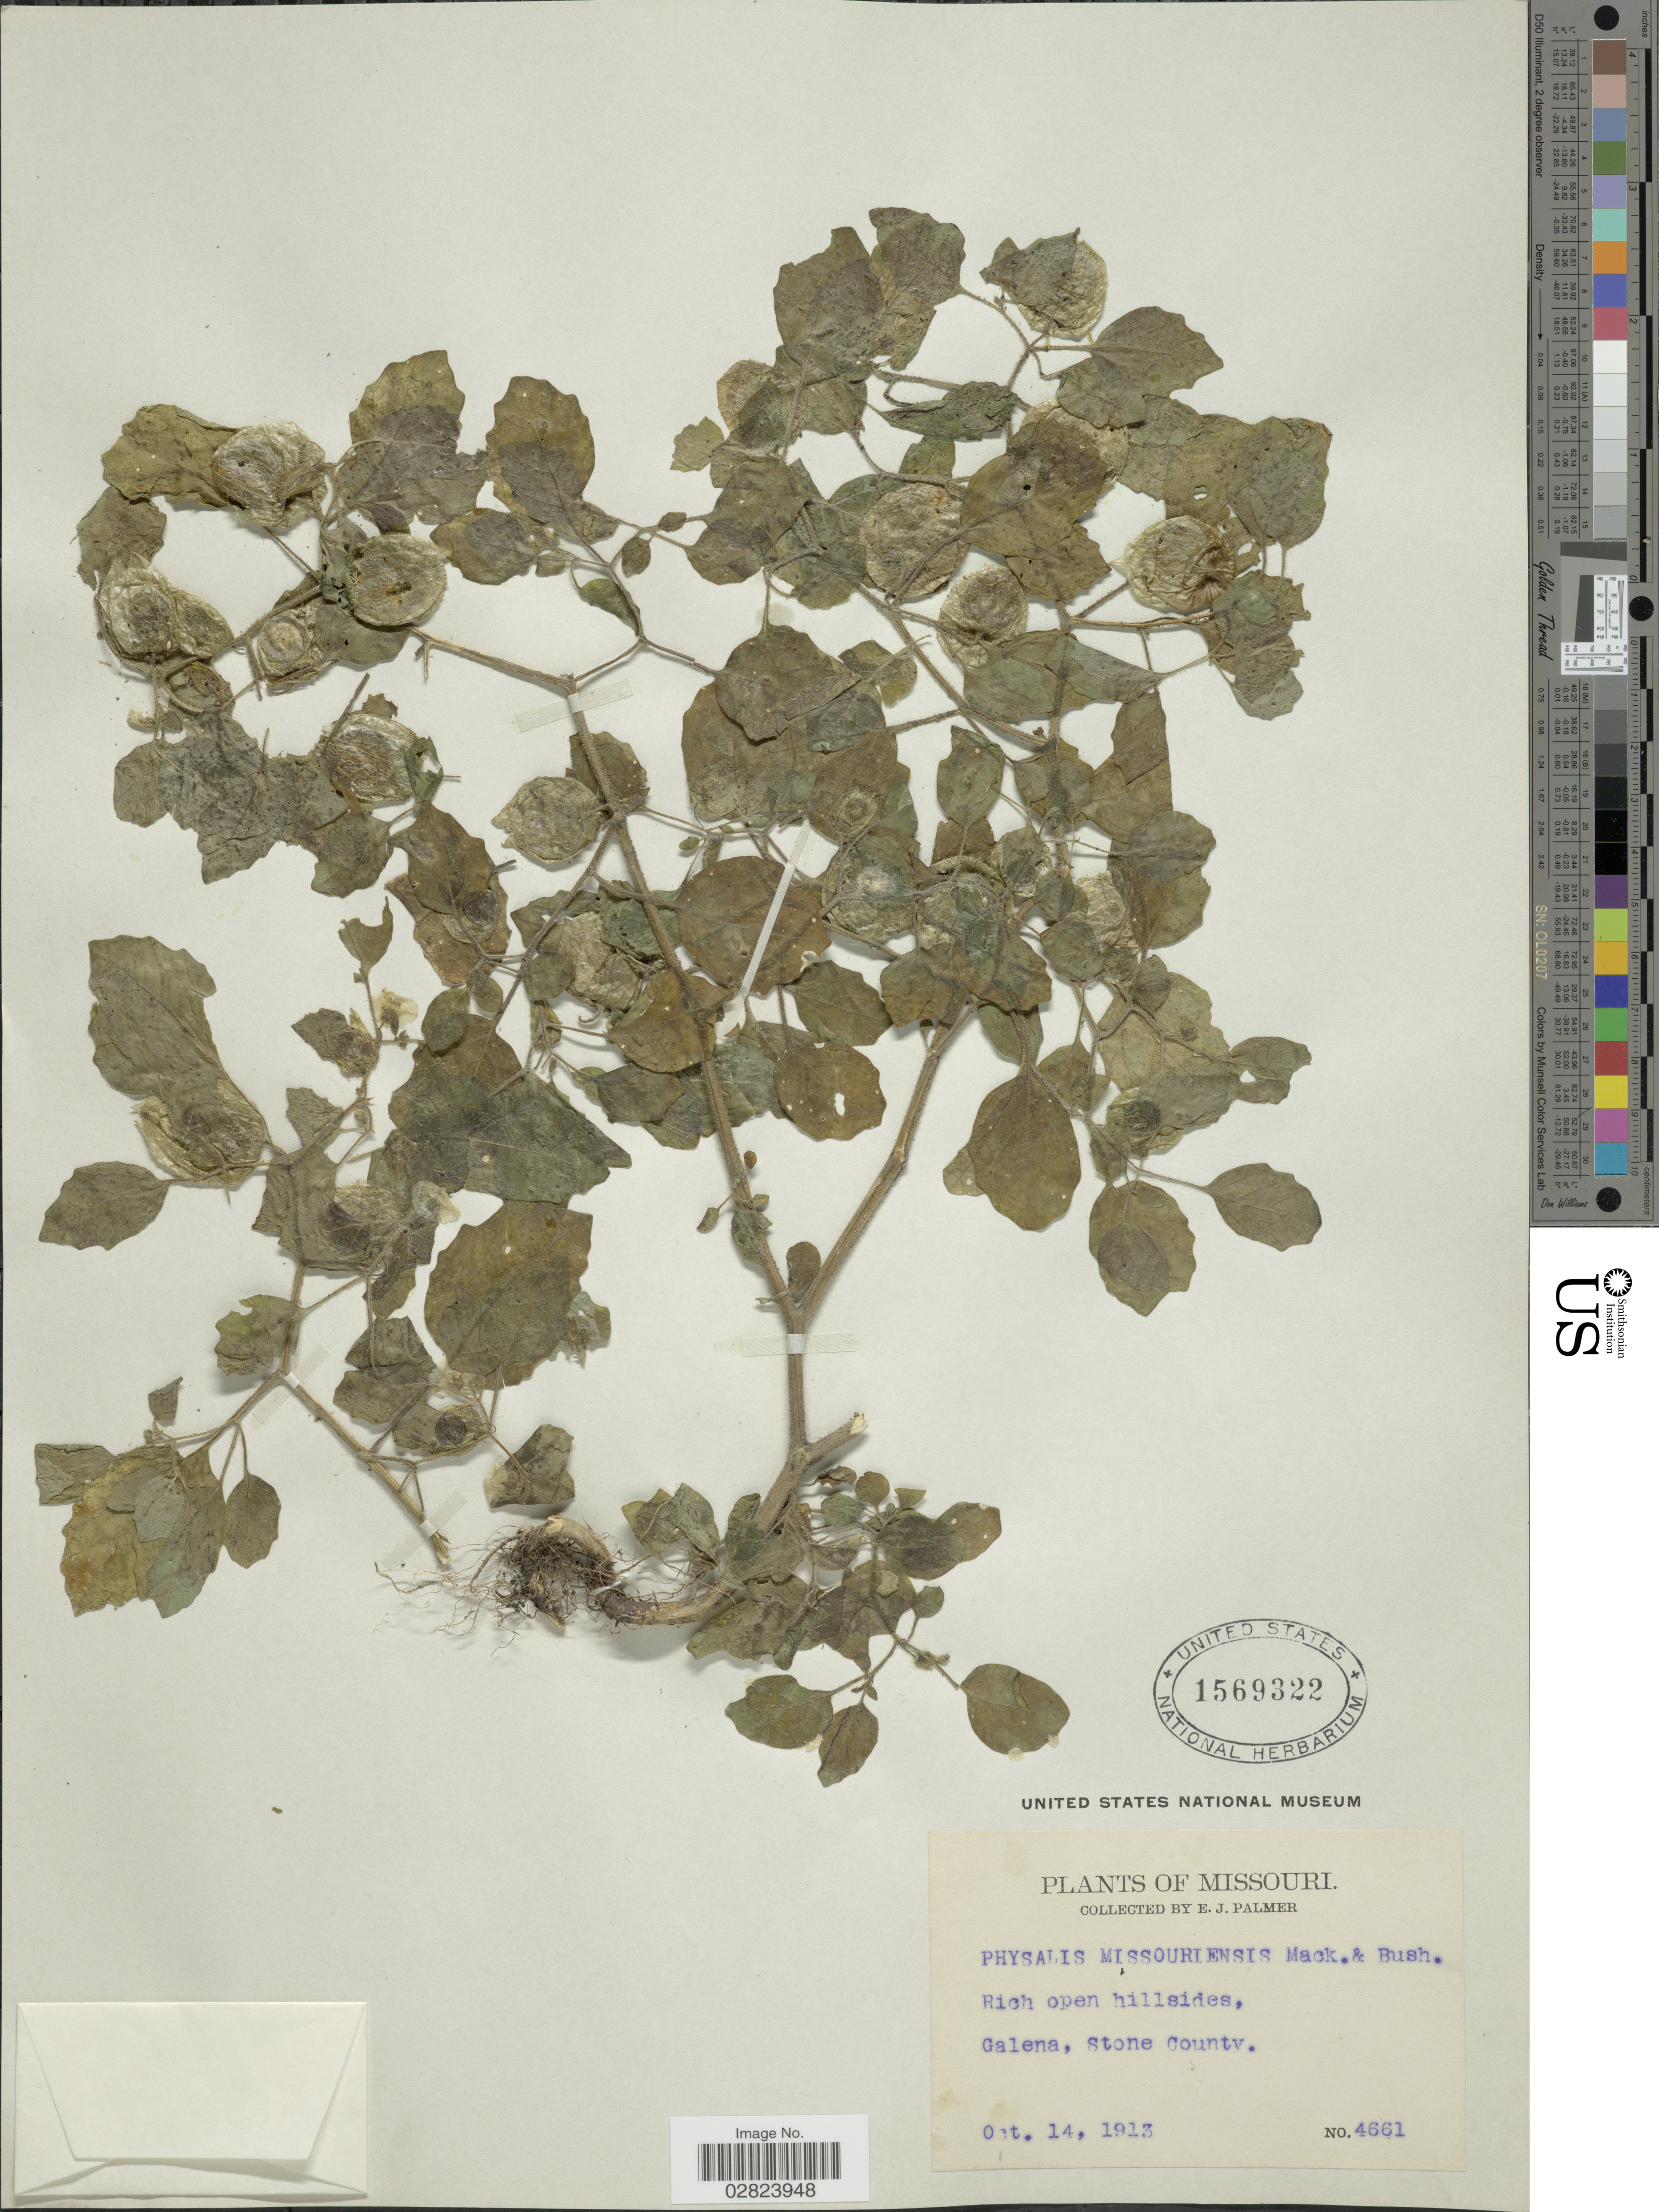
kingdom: Plantae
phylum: Tracheophyta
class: Magnoliopsida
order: Solanales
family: Solanaceae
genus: Physalis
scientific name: Physalis missouriensis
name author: Mack. & Bush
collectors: E. J. Palmer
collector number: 4661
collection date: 1913-10-14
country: United States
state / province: Missouri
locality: Galena, Stone County.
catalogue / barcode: US 1569322